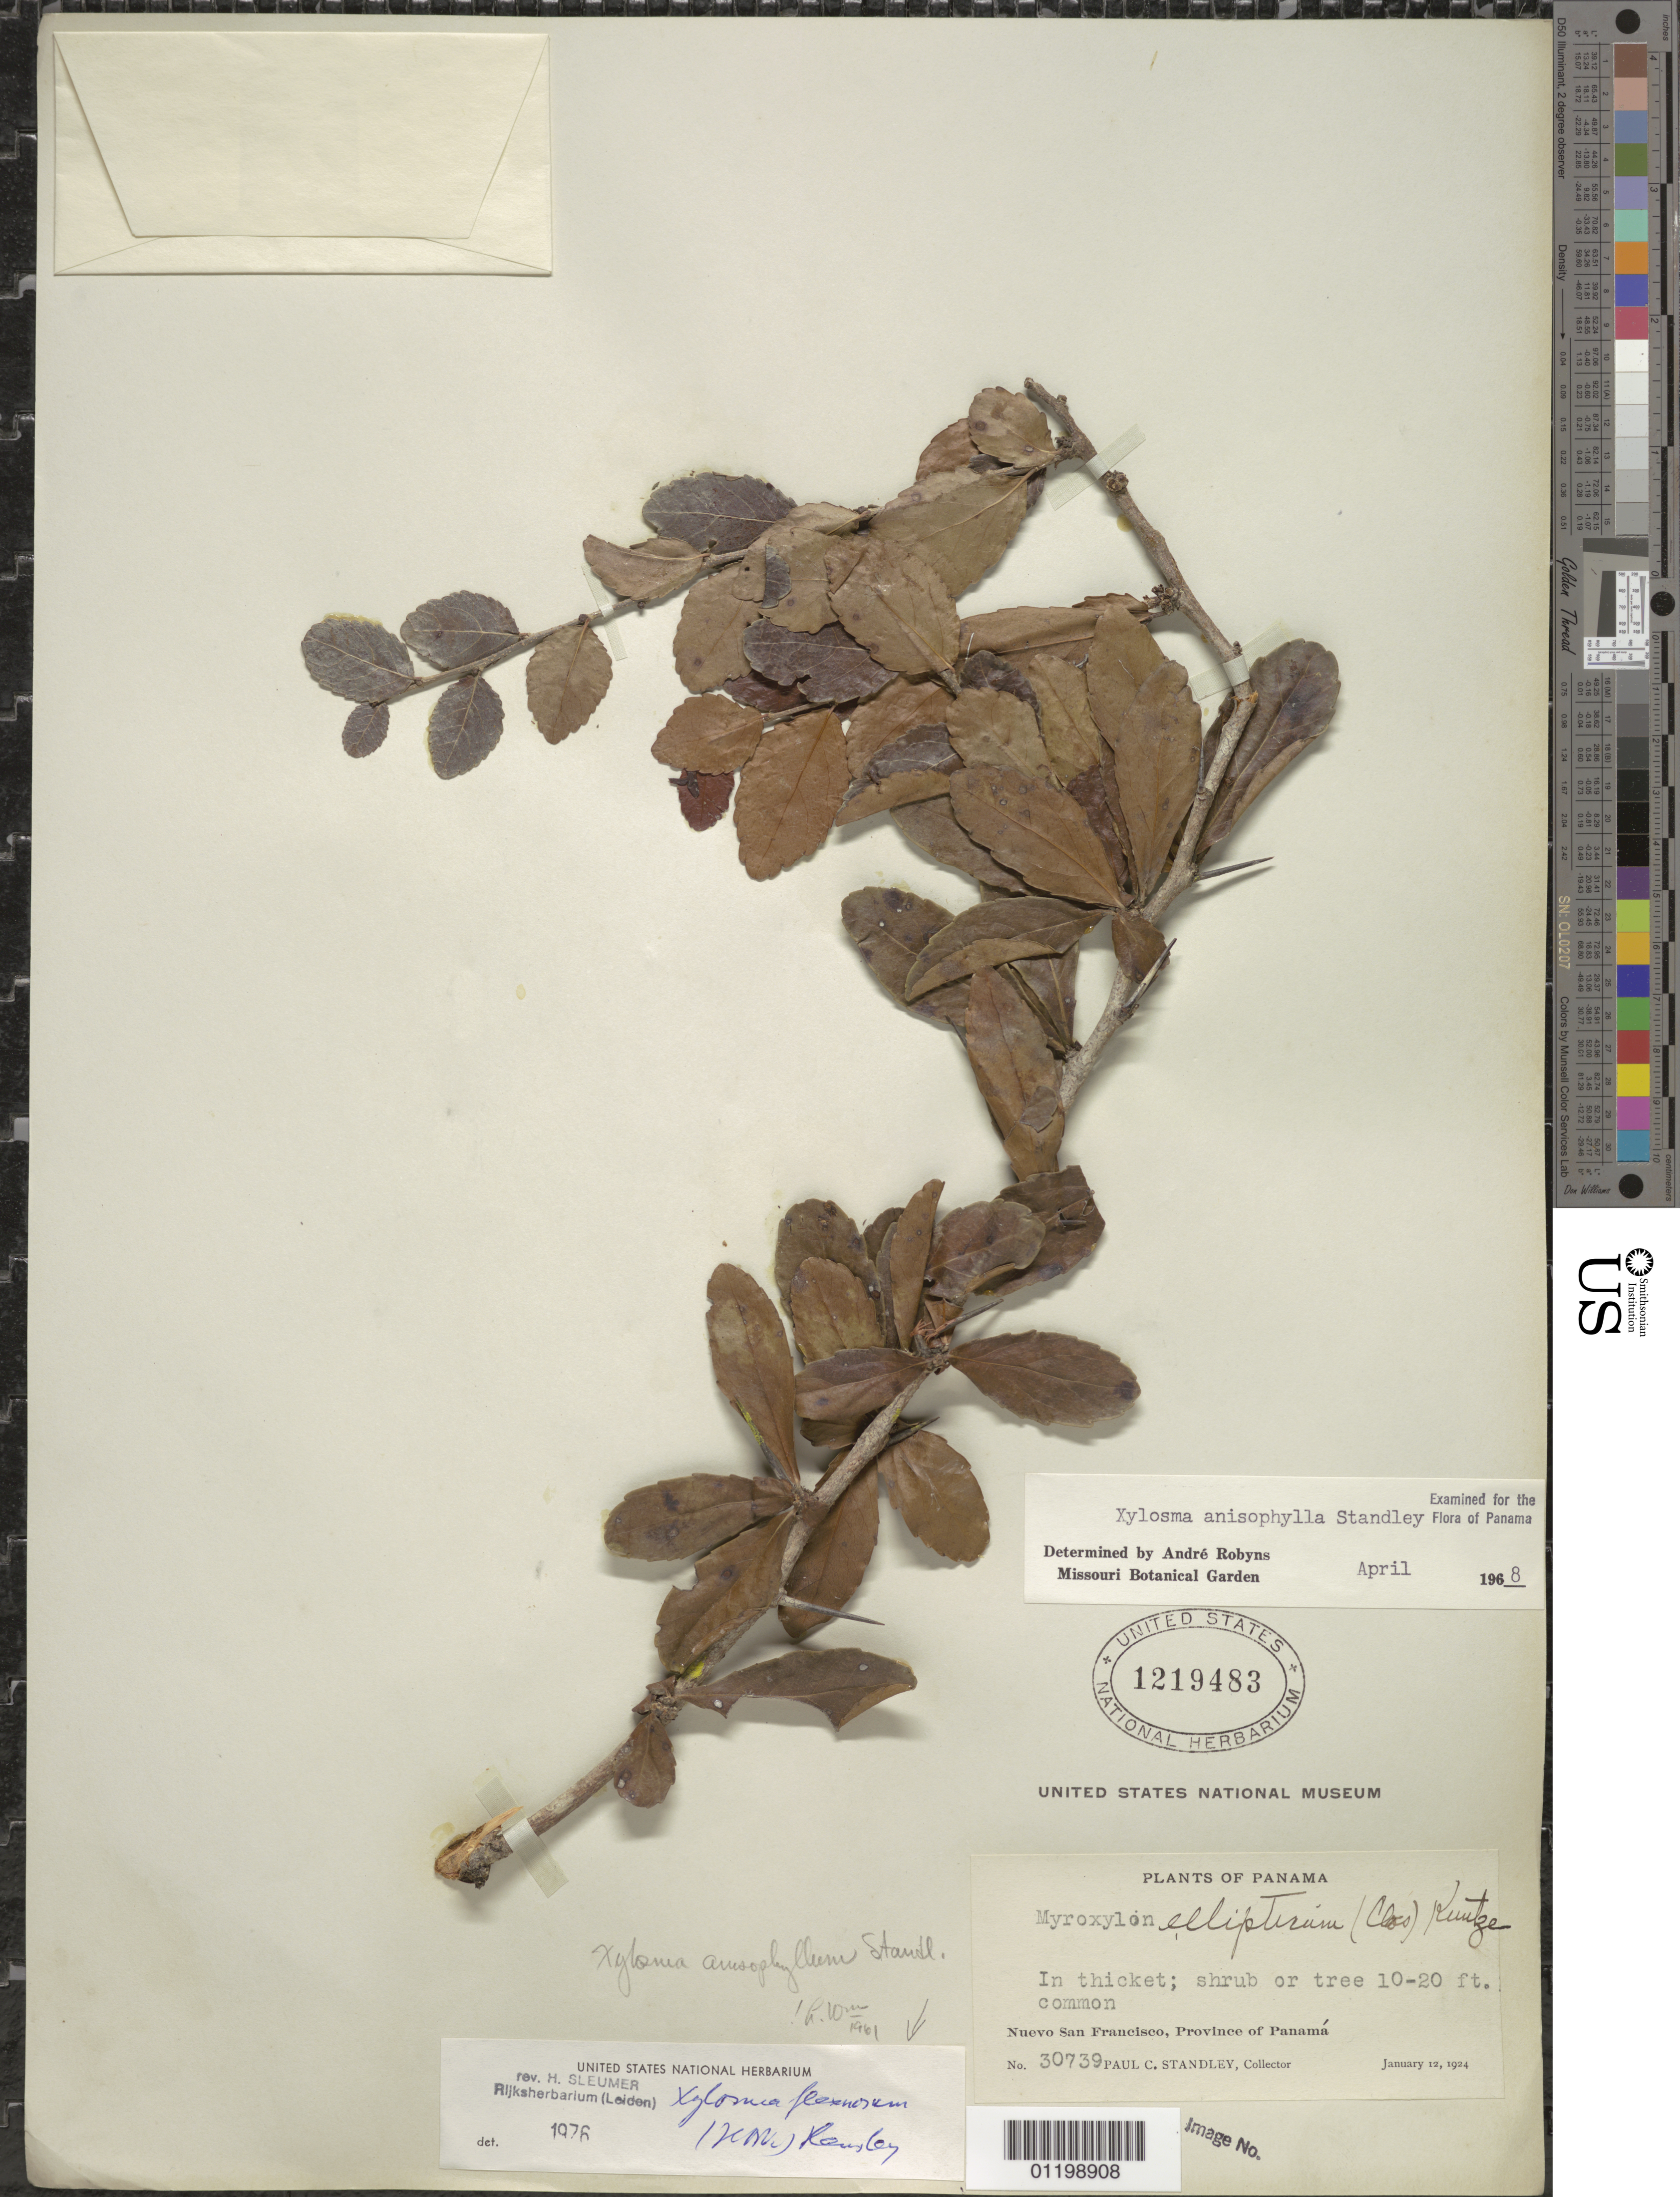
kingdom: Plantae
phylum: Tracheophyta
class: Magnoliopsida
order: Malpighiales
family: Salicaceae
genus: Xylosma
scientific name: Xylosma flexuosa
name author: (Kunth) Hemsl.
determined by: Sleumer, H. O.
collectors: P. C. Standley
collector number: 30739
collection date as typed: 12 Jan 1924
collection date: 1924-01-12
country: Panama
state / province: Panamá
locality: Nuevo San Francisco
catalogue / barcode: US 1219483